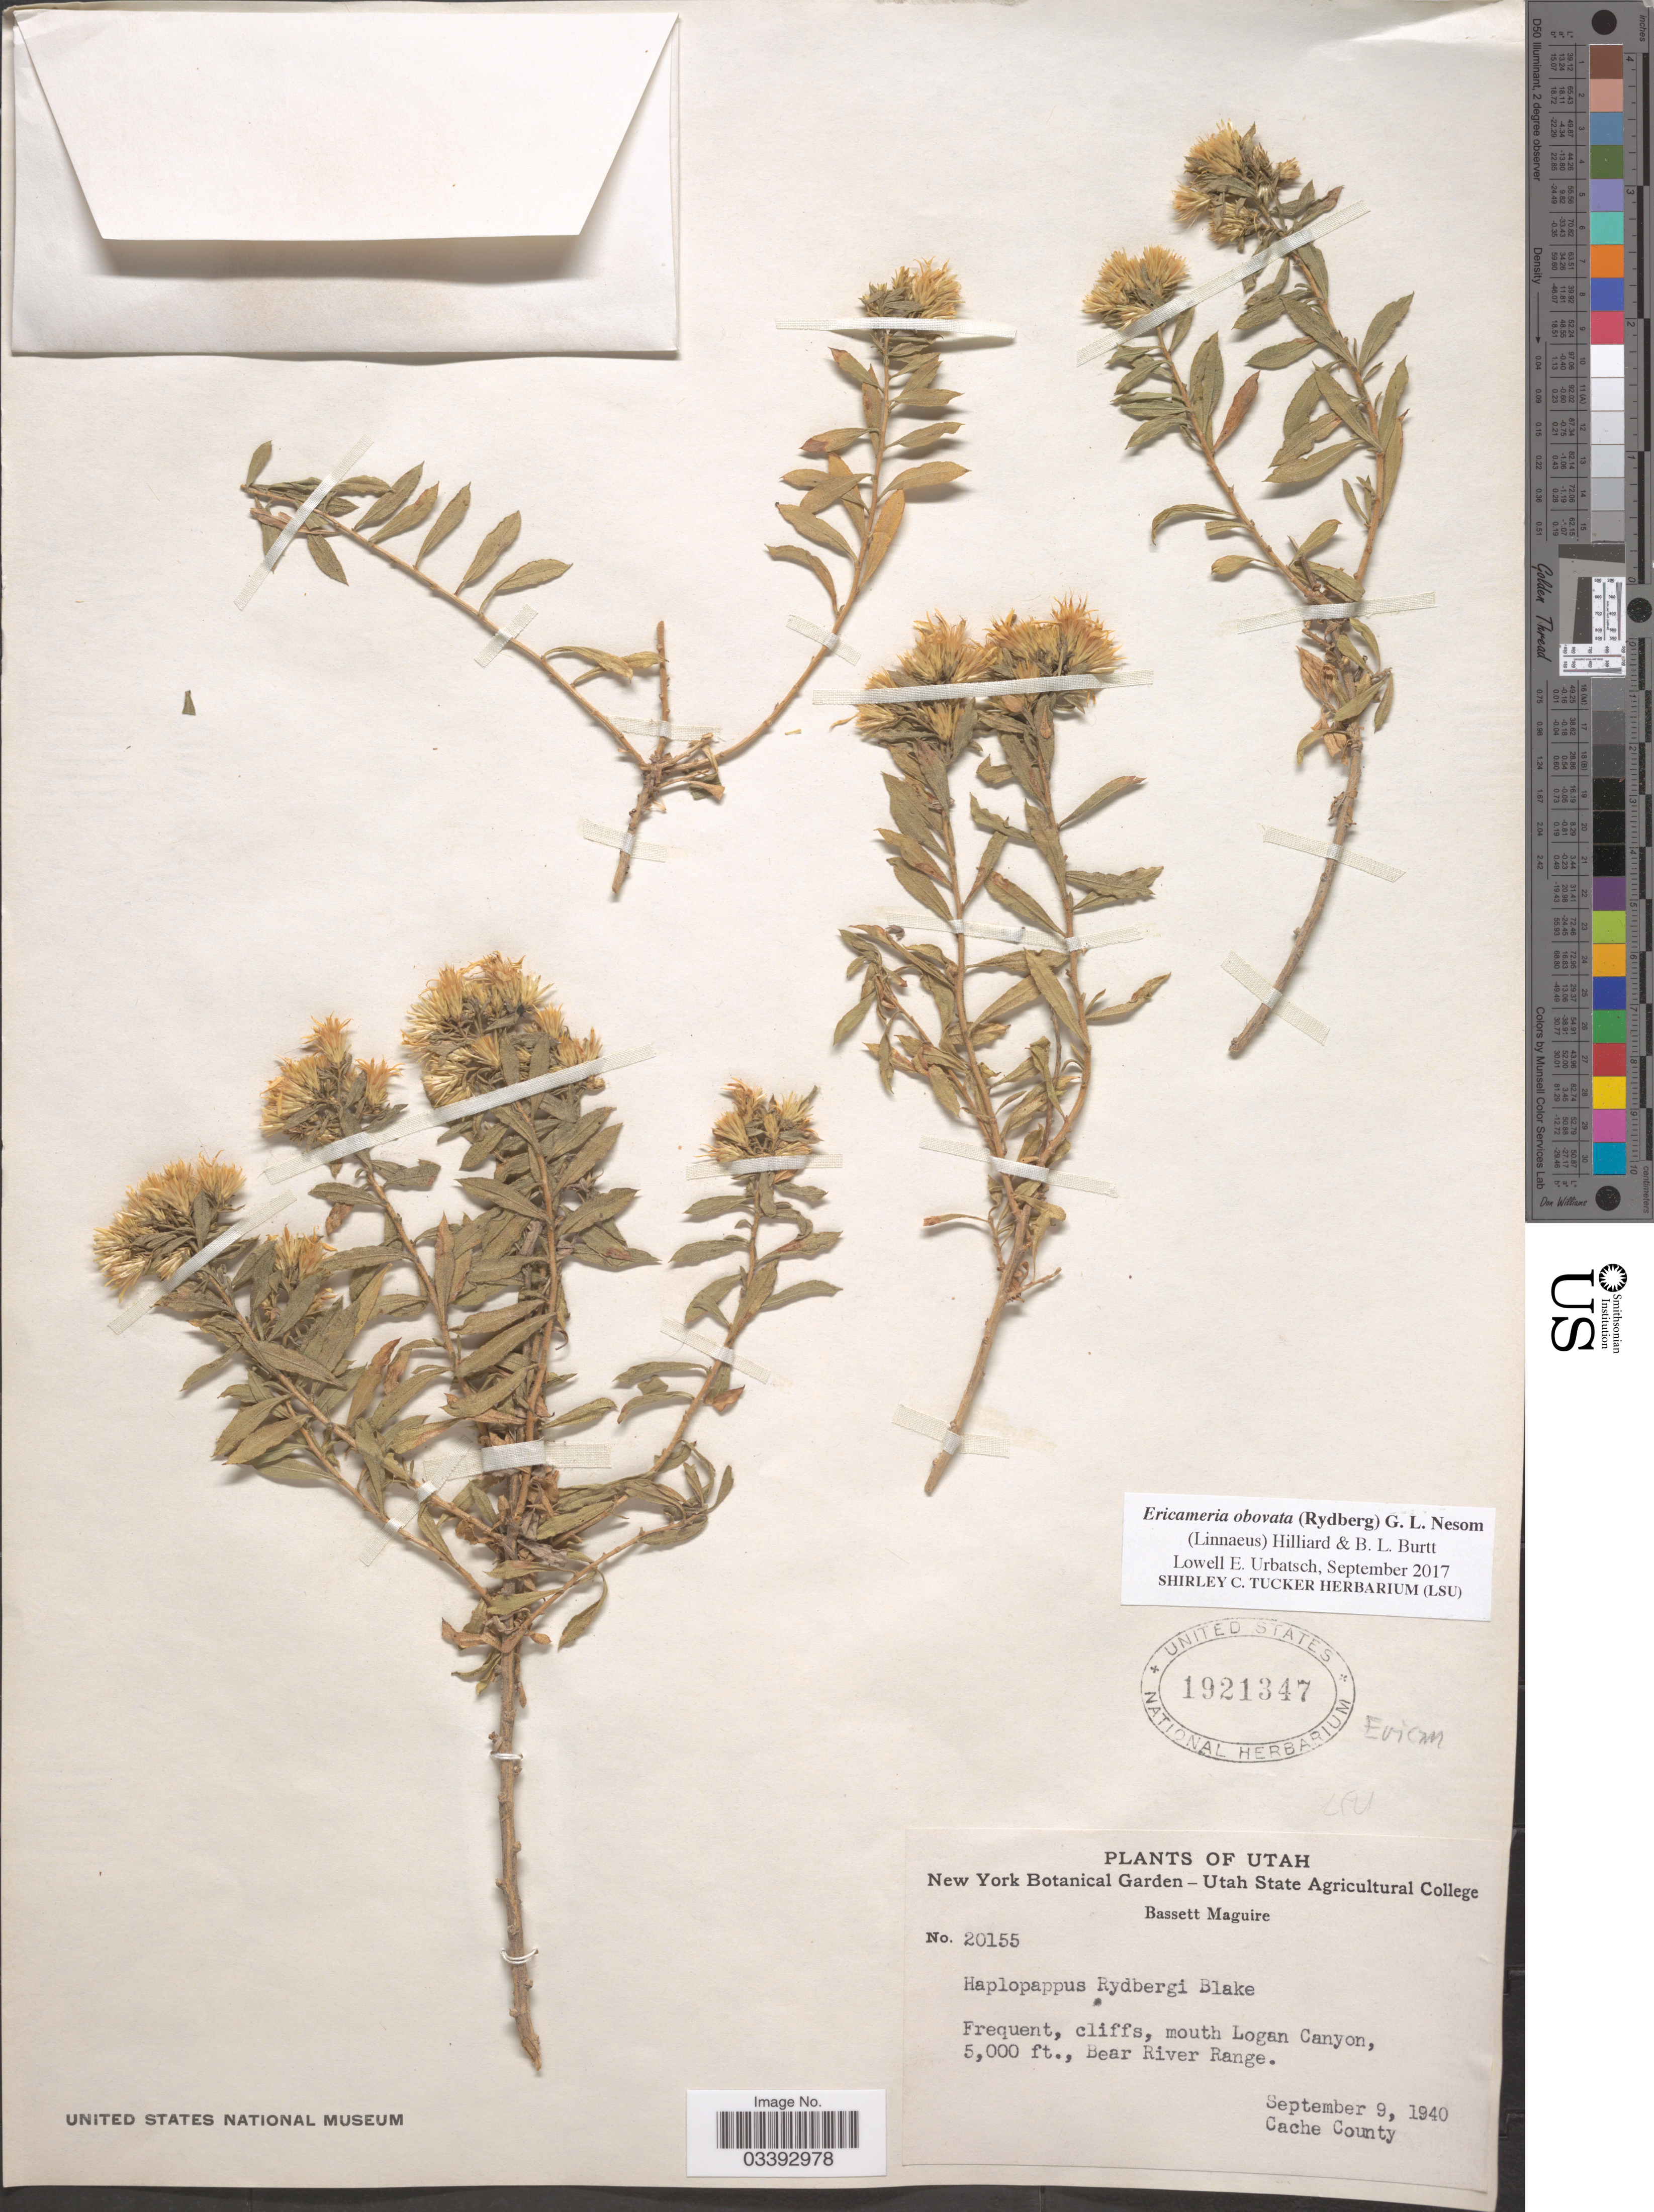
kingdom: Plantae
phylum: Tracheophyta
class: Magnoliopsida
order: Asterales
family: Asteraceae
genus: Ericameria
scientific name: Ericameria obovata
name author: (Rydb.) G.L. Nesom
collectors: B. Maguire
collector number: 20155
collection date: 1940-09-09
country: United States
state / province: Utah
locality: Frequent, cliffs, mouth Logan Canyon. Bear River Range. Cache County.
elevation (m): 1524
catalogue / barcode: US 1921347